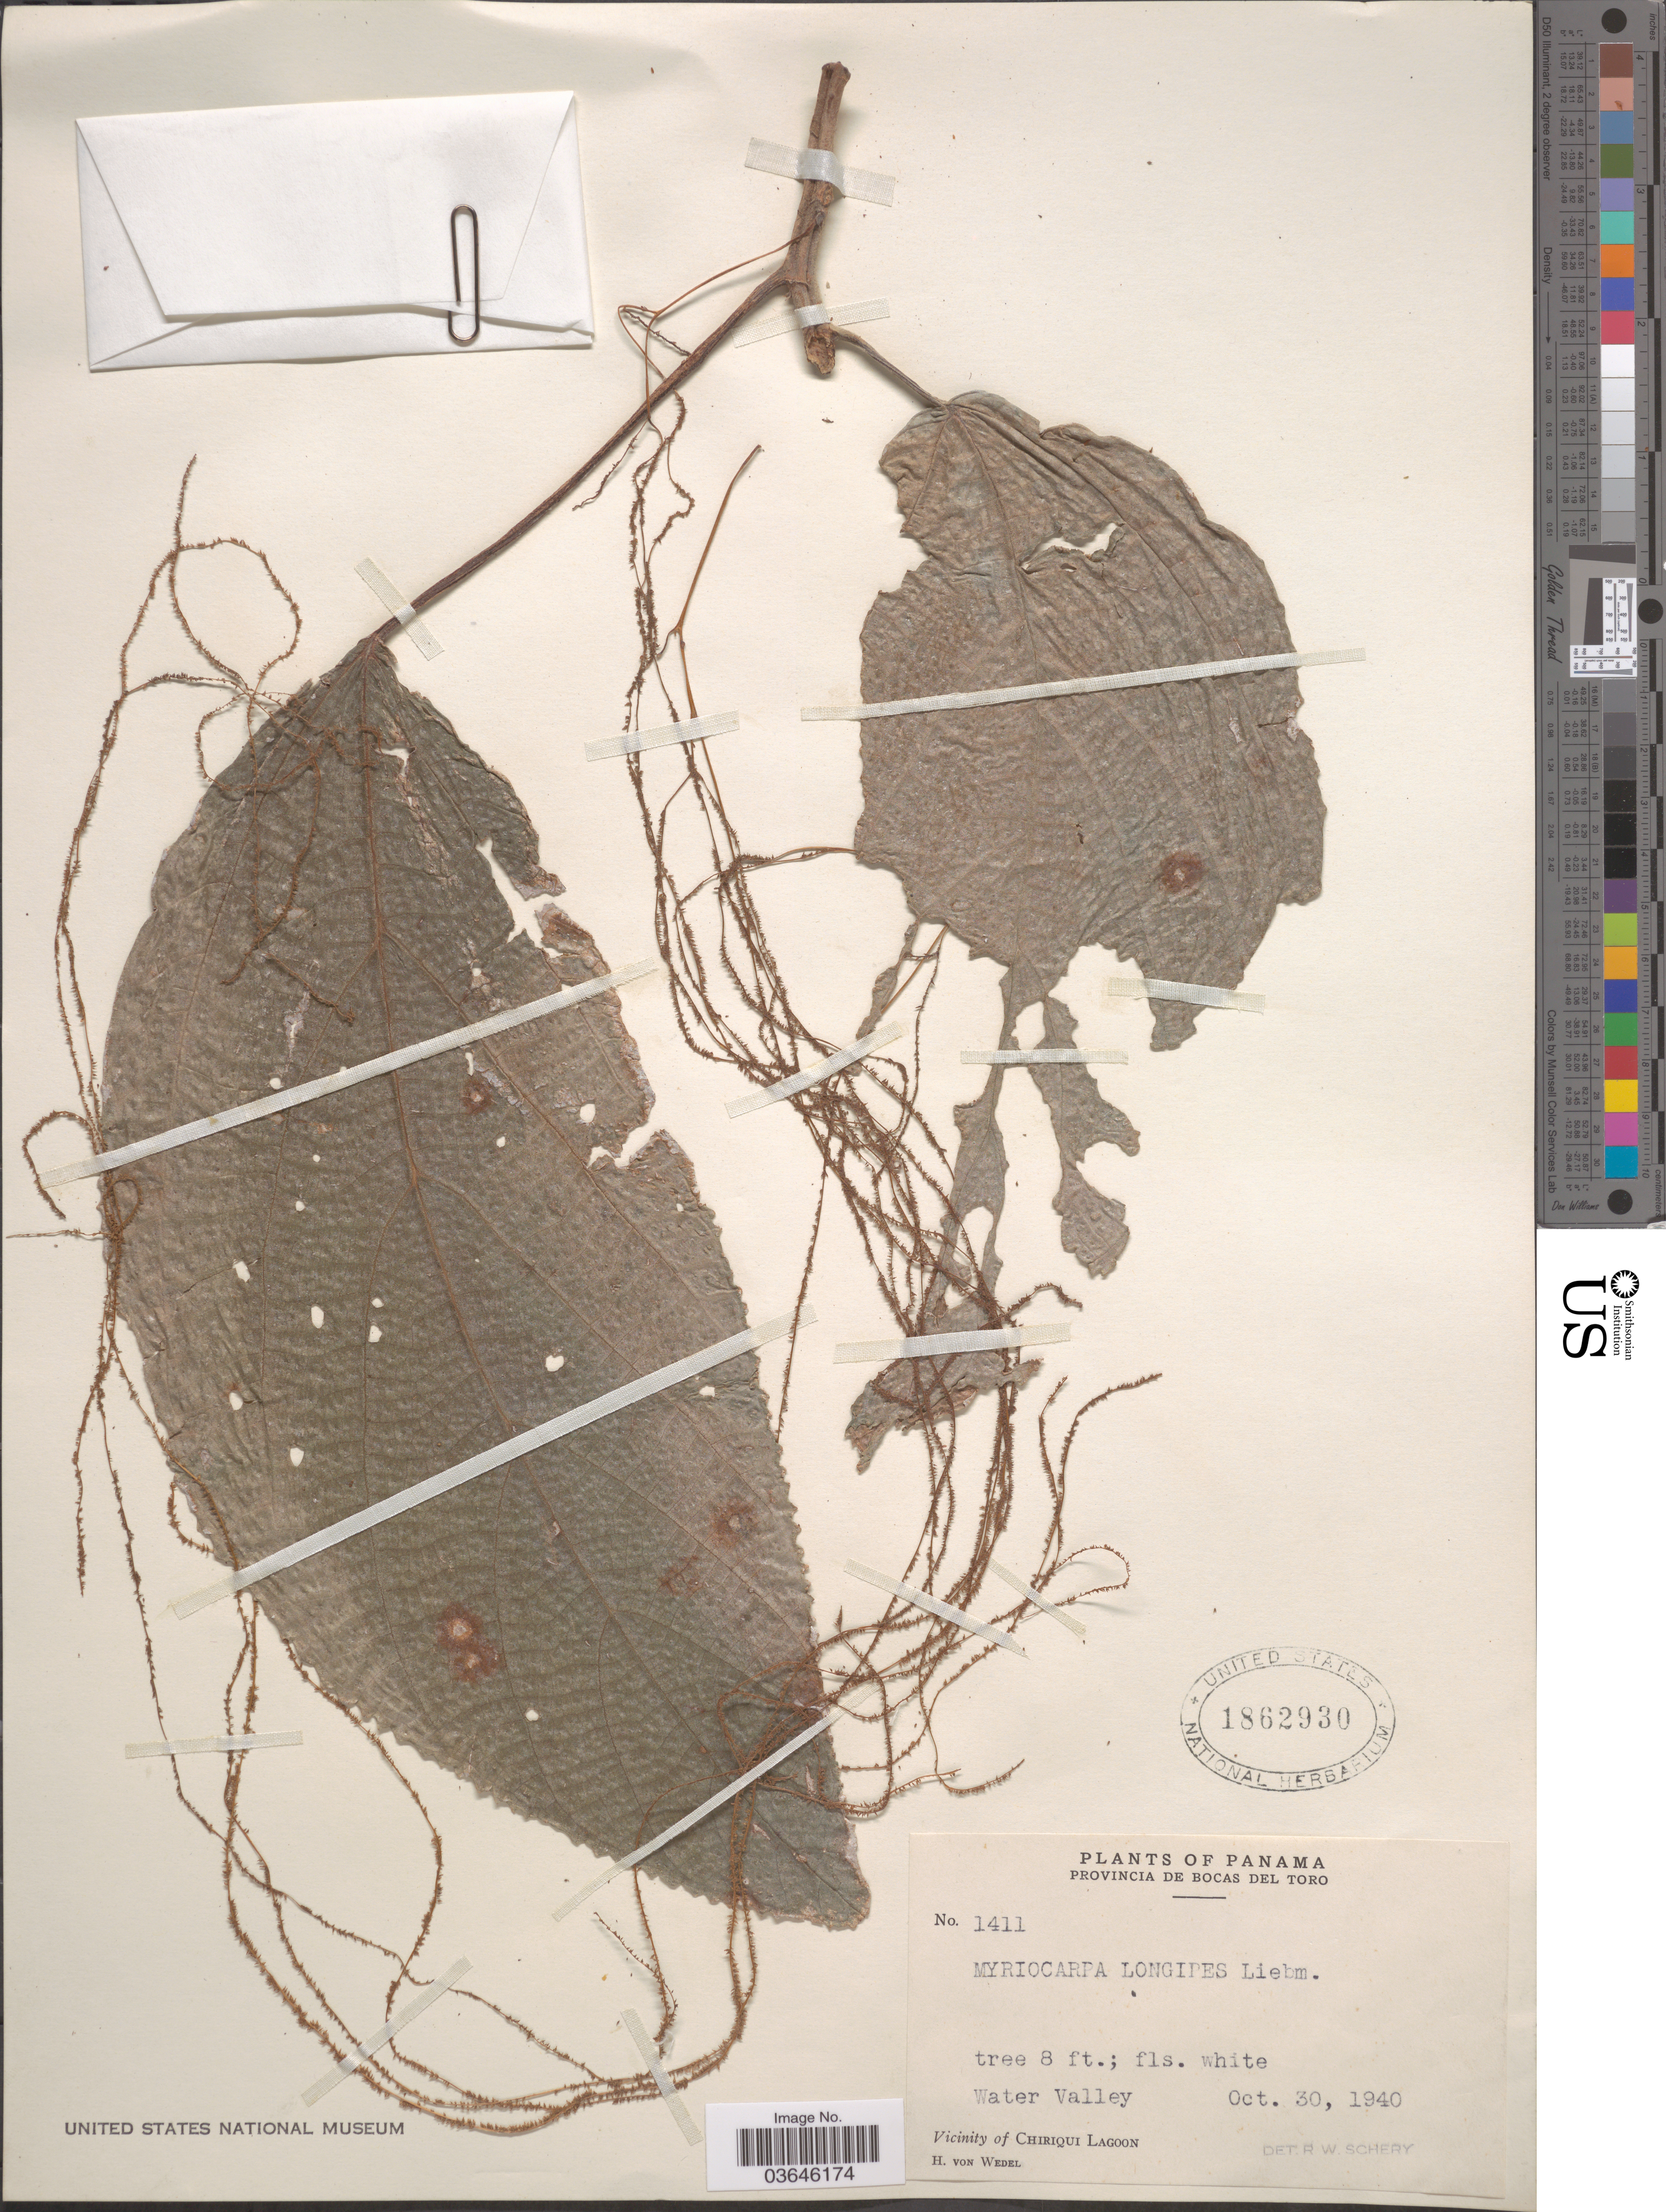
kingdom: Plantae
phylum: Tracheophyta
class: Magnoliopsida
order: Rosales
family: Urticaceae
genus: Myriocarpa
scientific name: Myriocarpa yzabalensis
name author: (Donn. Sm.) Killip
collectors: H. von Wedel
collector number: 1411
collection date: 1940-10-30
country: Panama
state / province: Bocas del Toro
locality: Water Valley. Vicinity of Chiriqui Lagoon.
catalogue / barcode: US 1862930